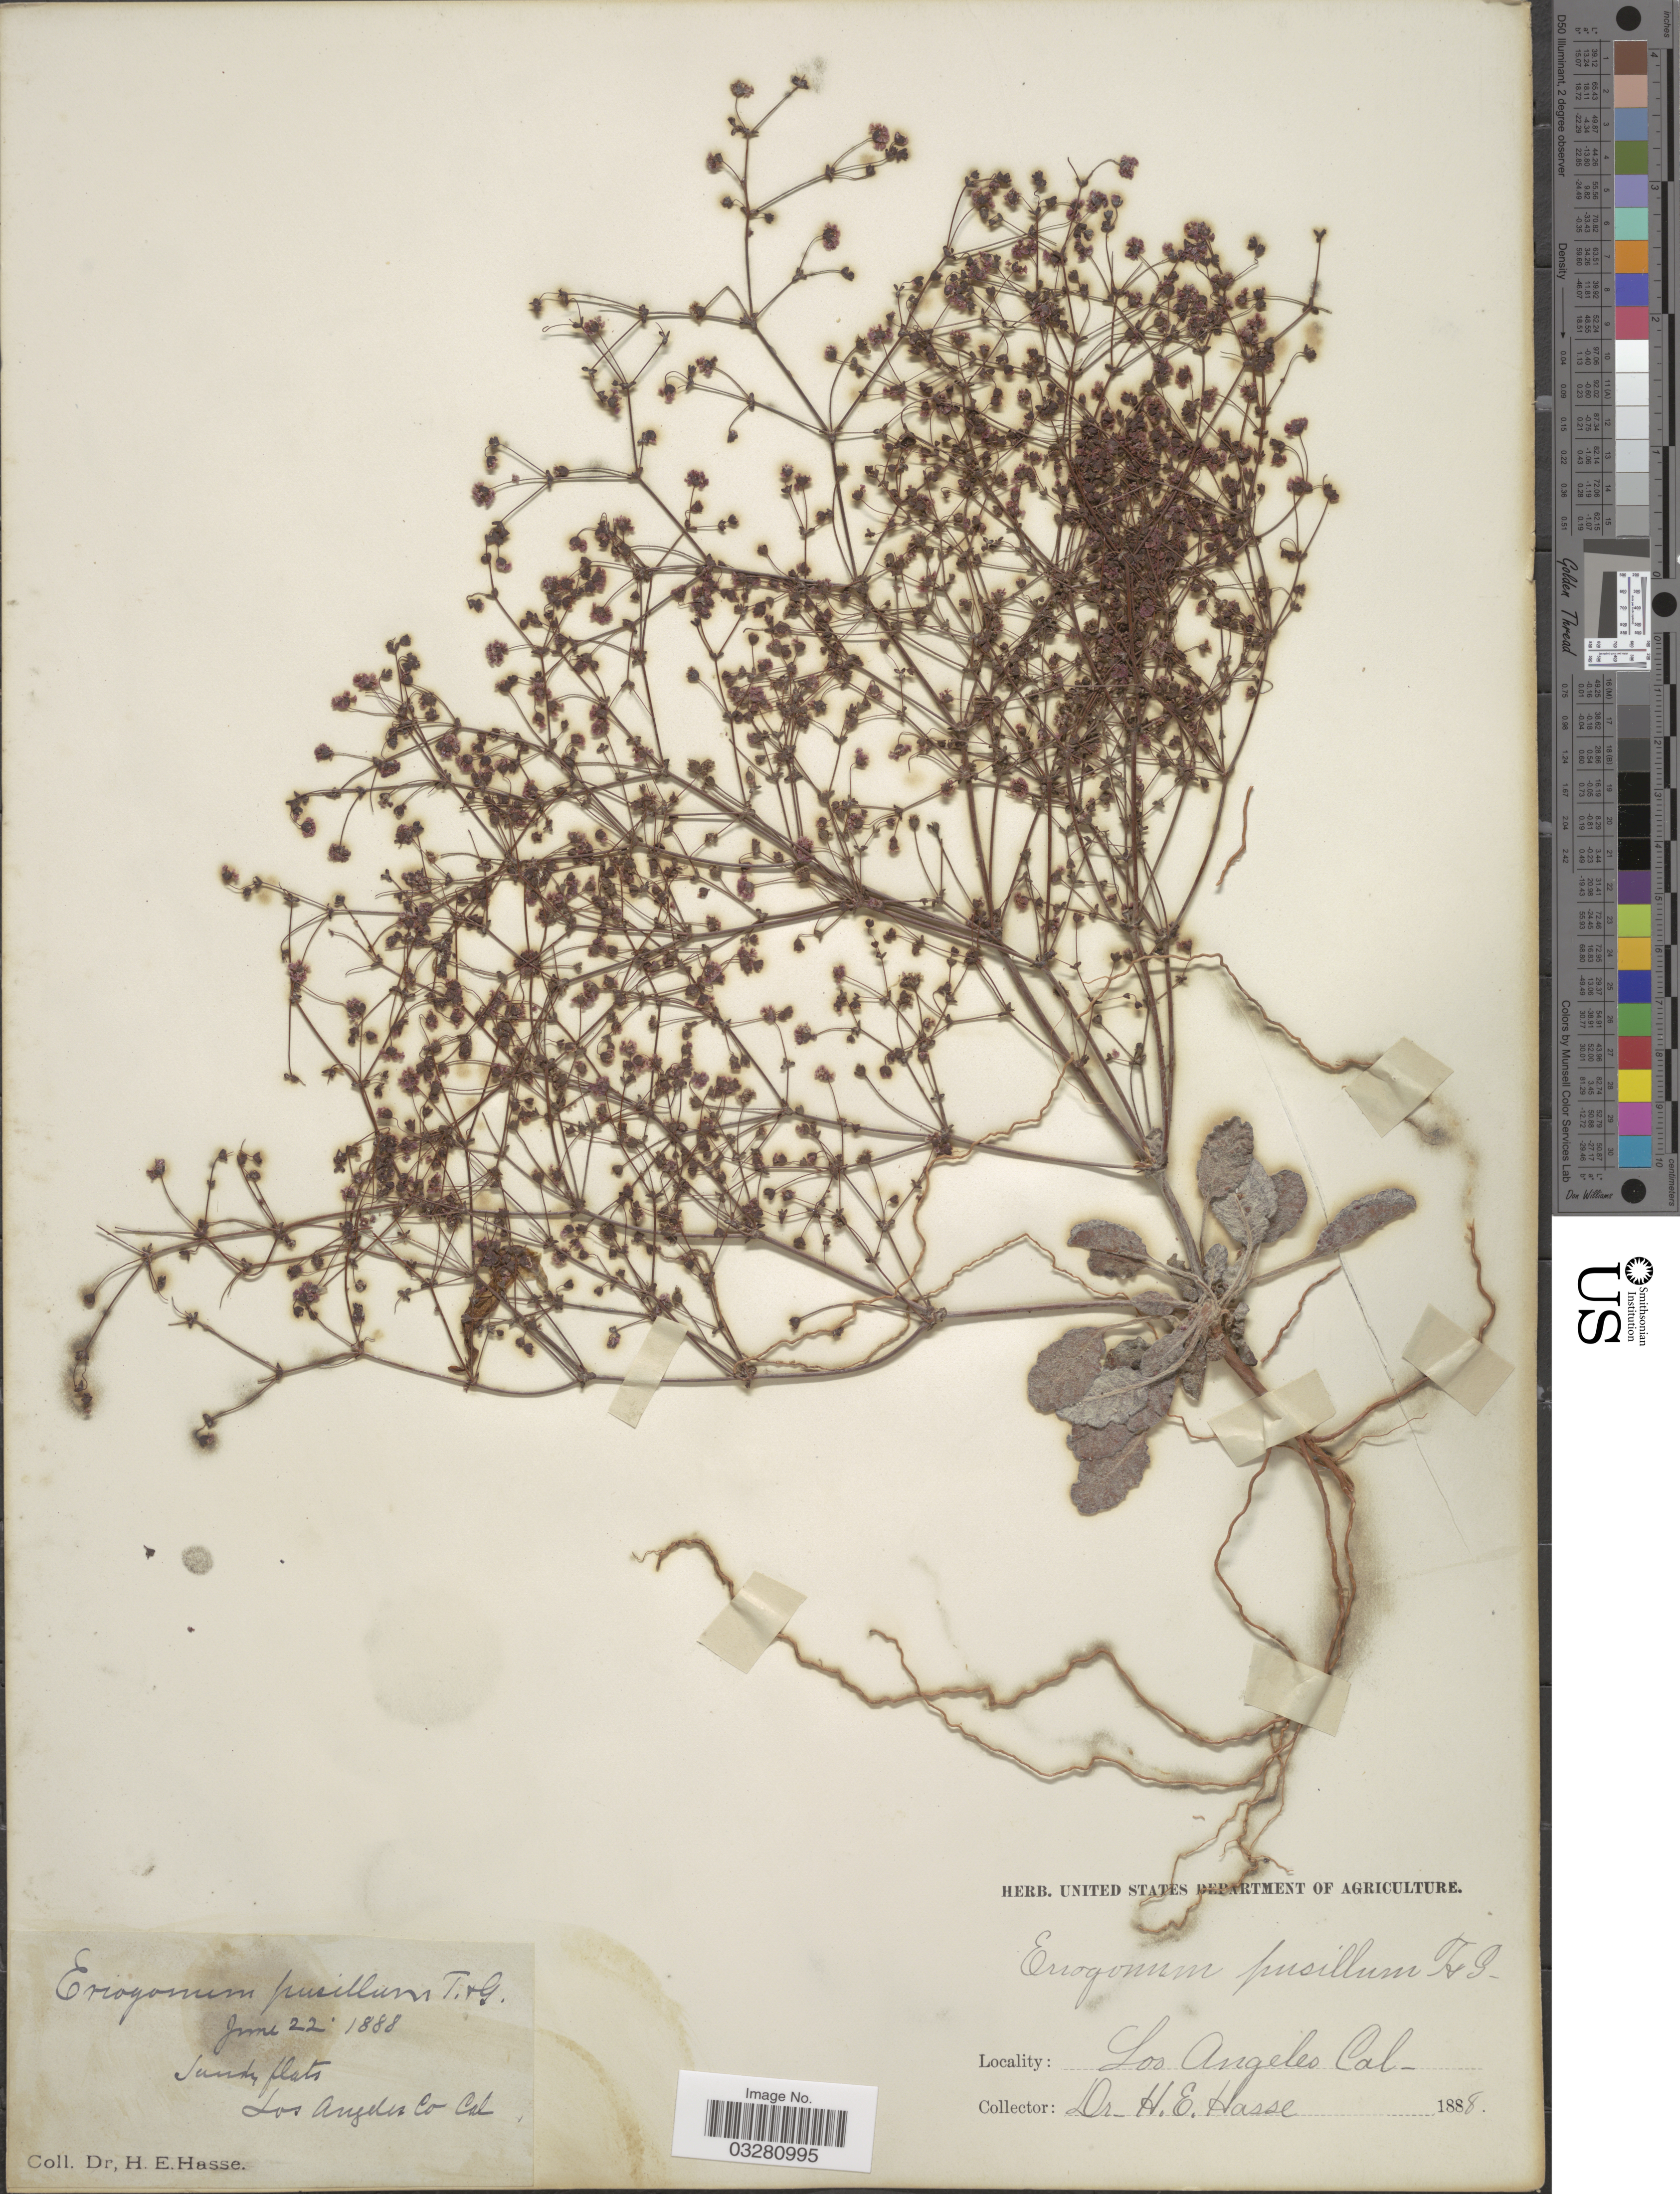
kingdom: Plantae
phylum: Tracheophyta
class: Magnoliopsida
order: Caryophyllales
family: Polygonaceae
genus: Eriogonum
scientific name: Eriogonum thurberi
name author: Torr.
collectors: H. E. Hasse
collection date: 1888-06-22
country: United States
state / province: California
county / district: Los Angeles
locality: Los Angeles. Los Angeles Co Cal.